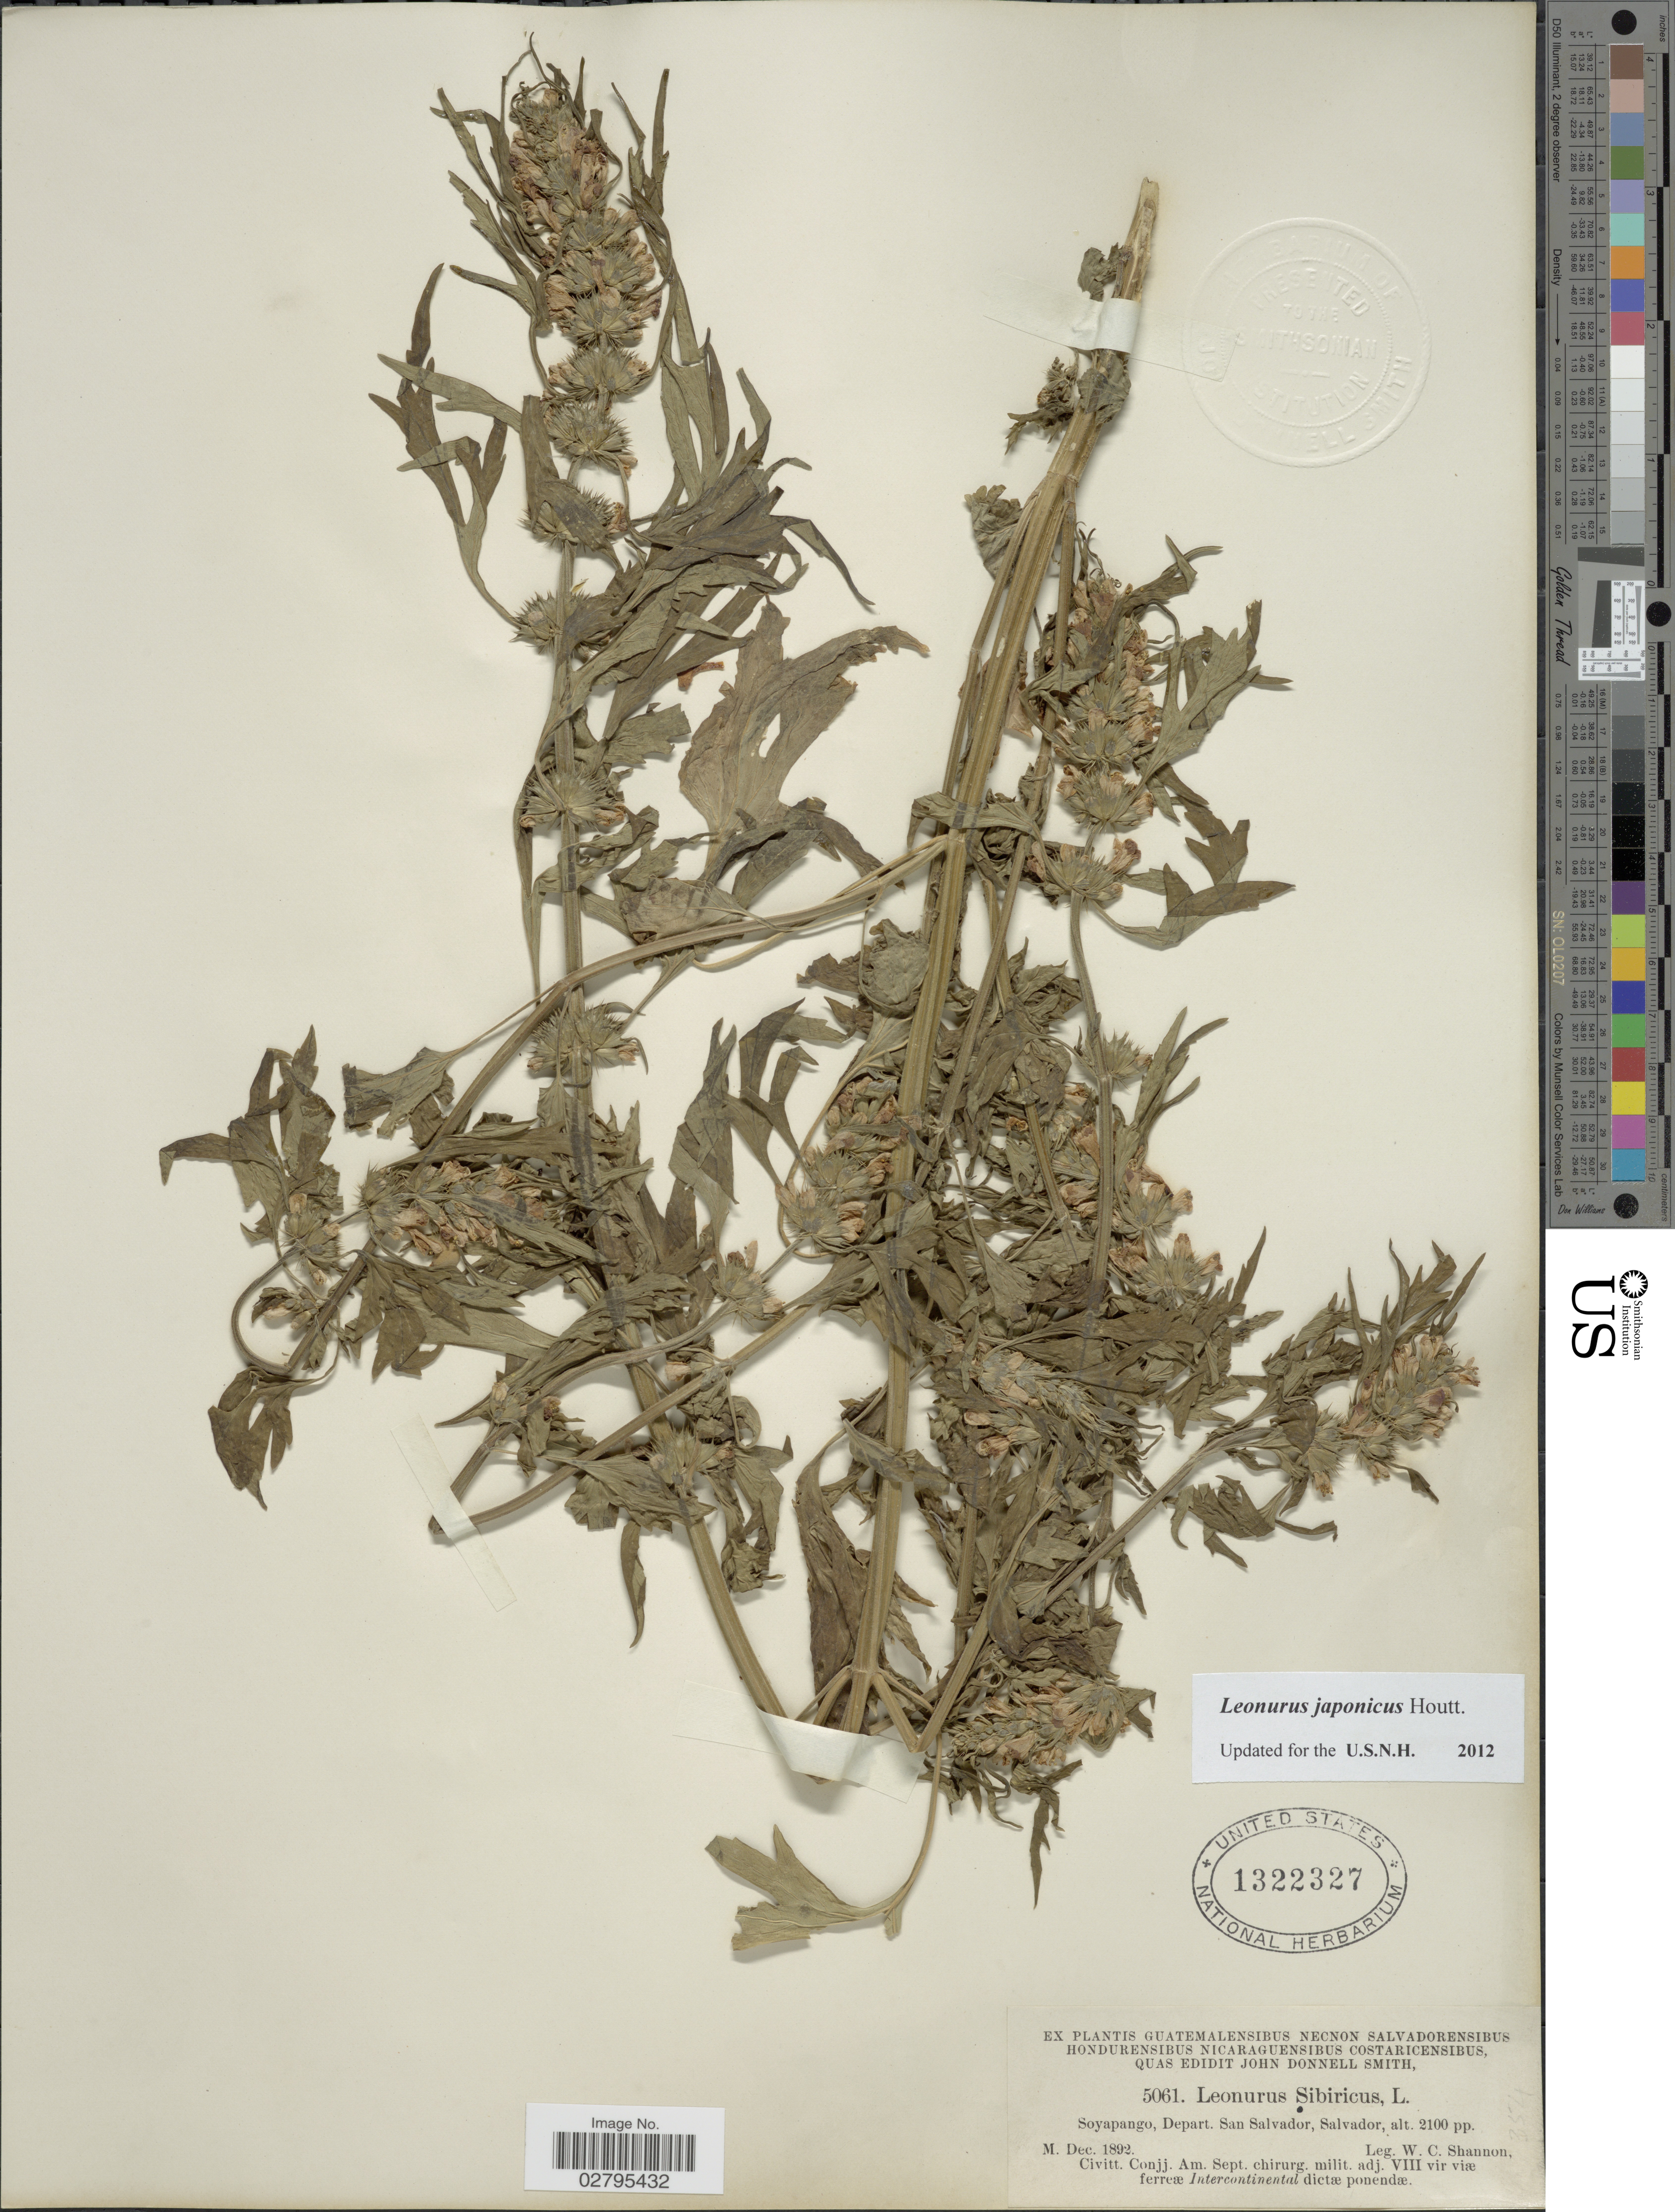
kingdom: Plantae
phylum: Tracheophyta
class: Magnoliopsida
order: Lamiales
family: Lamiaceae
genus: Leonurus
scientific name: Leonurus japonicus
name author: Houtt.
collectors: W. C. Shannon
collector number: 5061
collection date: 1892-12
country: El Salvador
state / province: San Salvador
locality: Soyapango, Depart. San Salvador, Salvador.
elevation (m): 640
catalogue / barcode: US 1322327